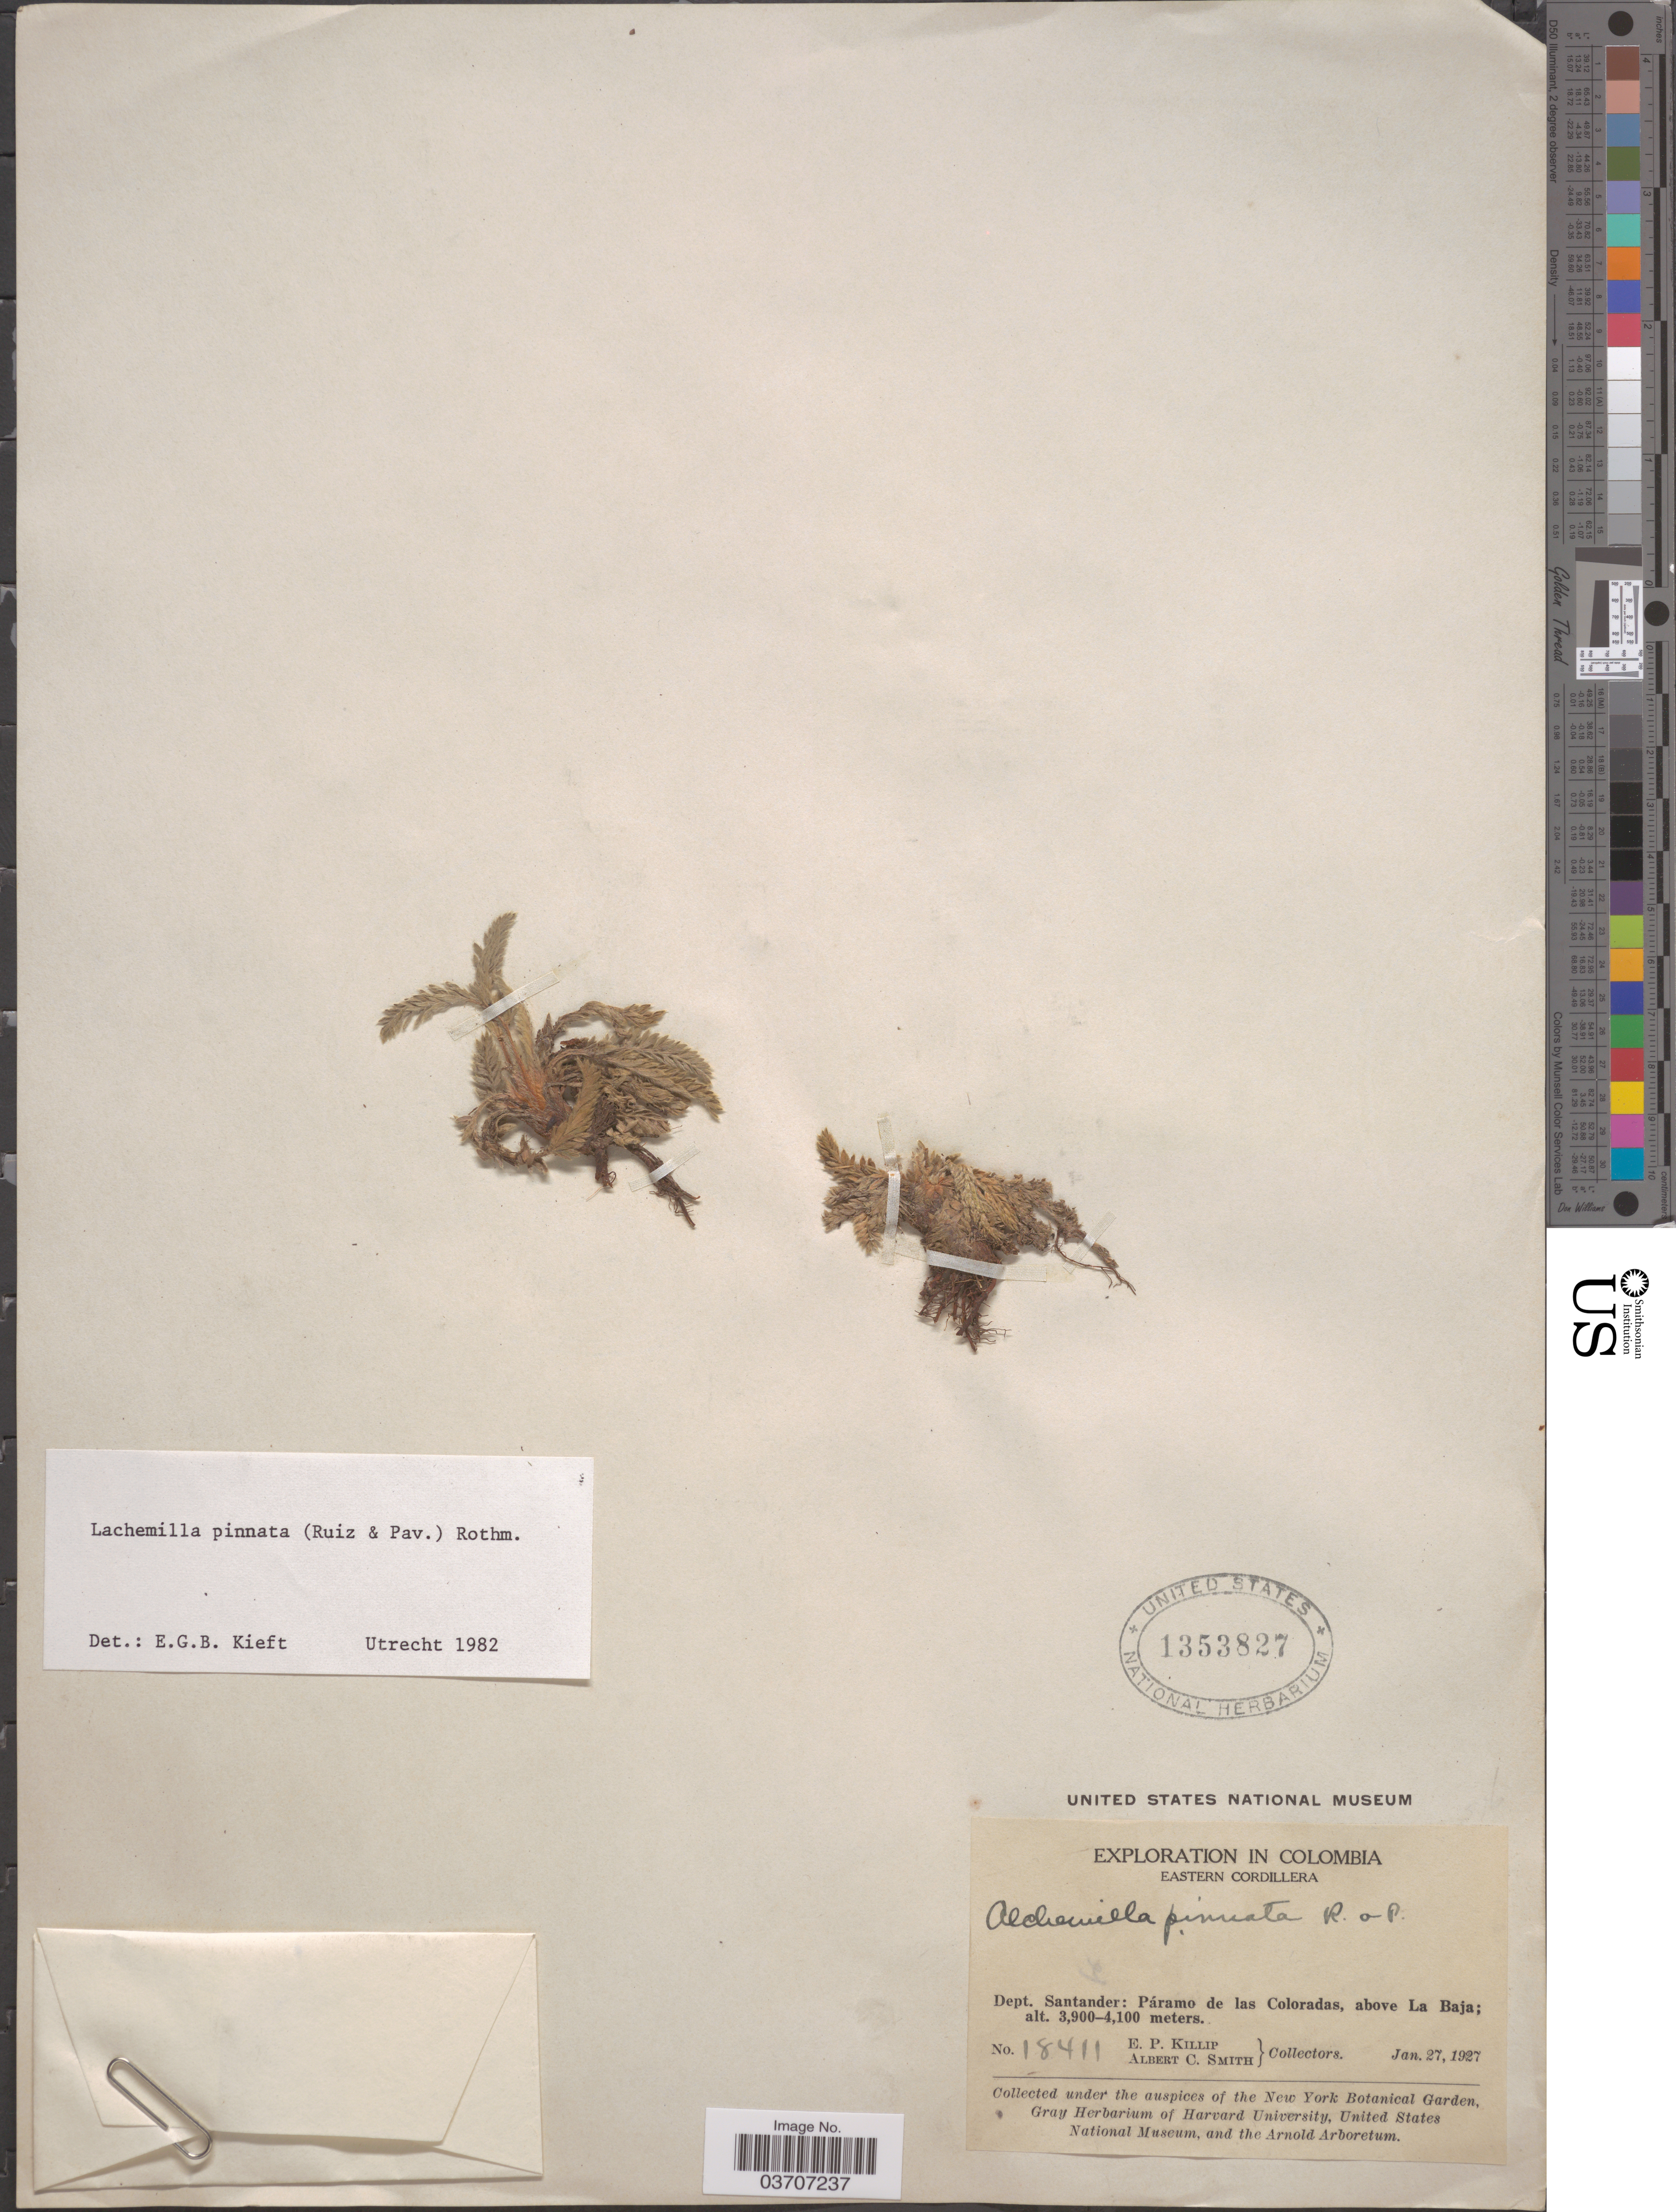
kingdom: Plantae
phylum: Tracheophyta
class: Magnoliopsida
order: Rosales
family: Rosaceae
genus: Lachemilla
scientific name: Lachemilla pinnata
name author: (Ruiz & Pav.) Rothm.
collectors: E. P. Killip & A. C. Smith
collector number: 18411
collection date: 1927-01-27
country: Colombia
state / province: Santander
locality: Eastern Cordillera. Dept. Santander: Páramo de las Coloradas, above La Baja.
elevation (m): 3900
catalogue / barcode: US 1353827